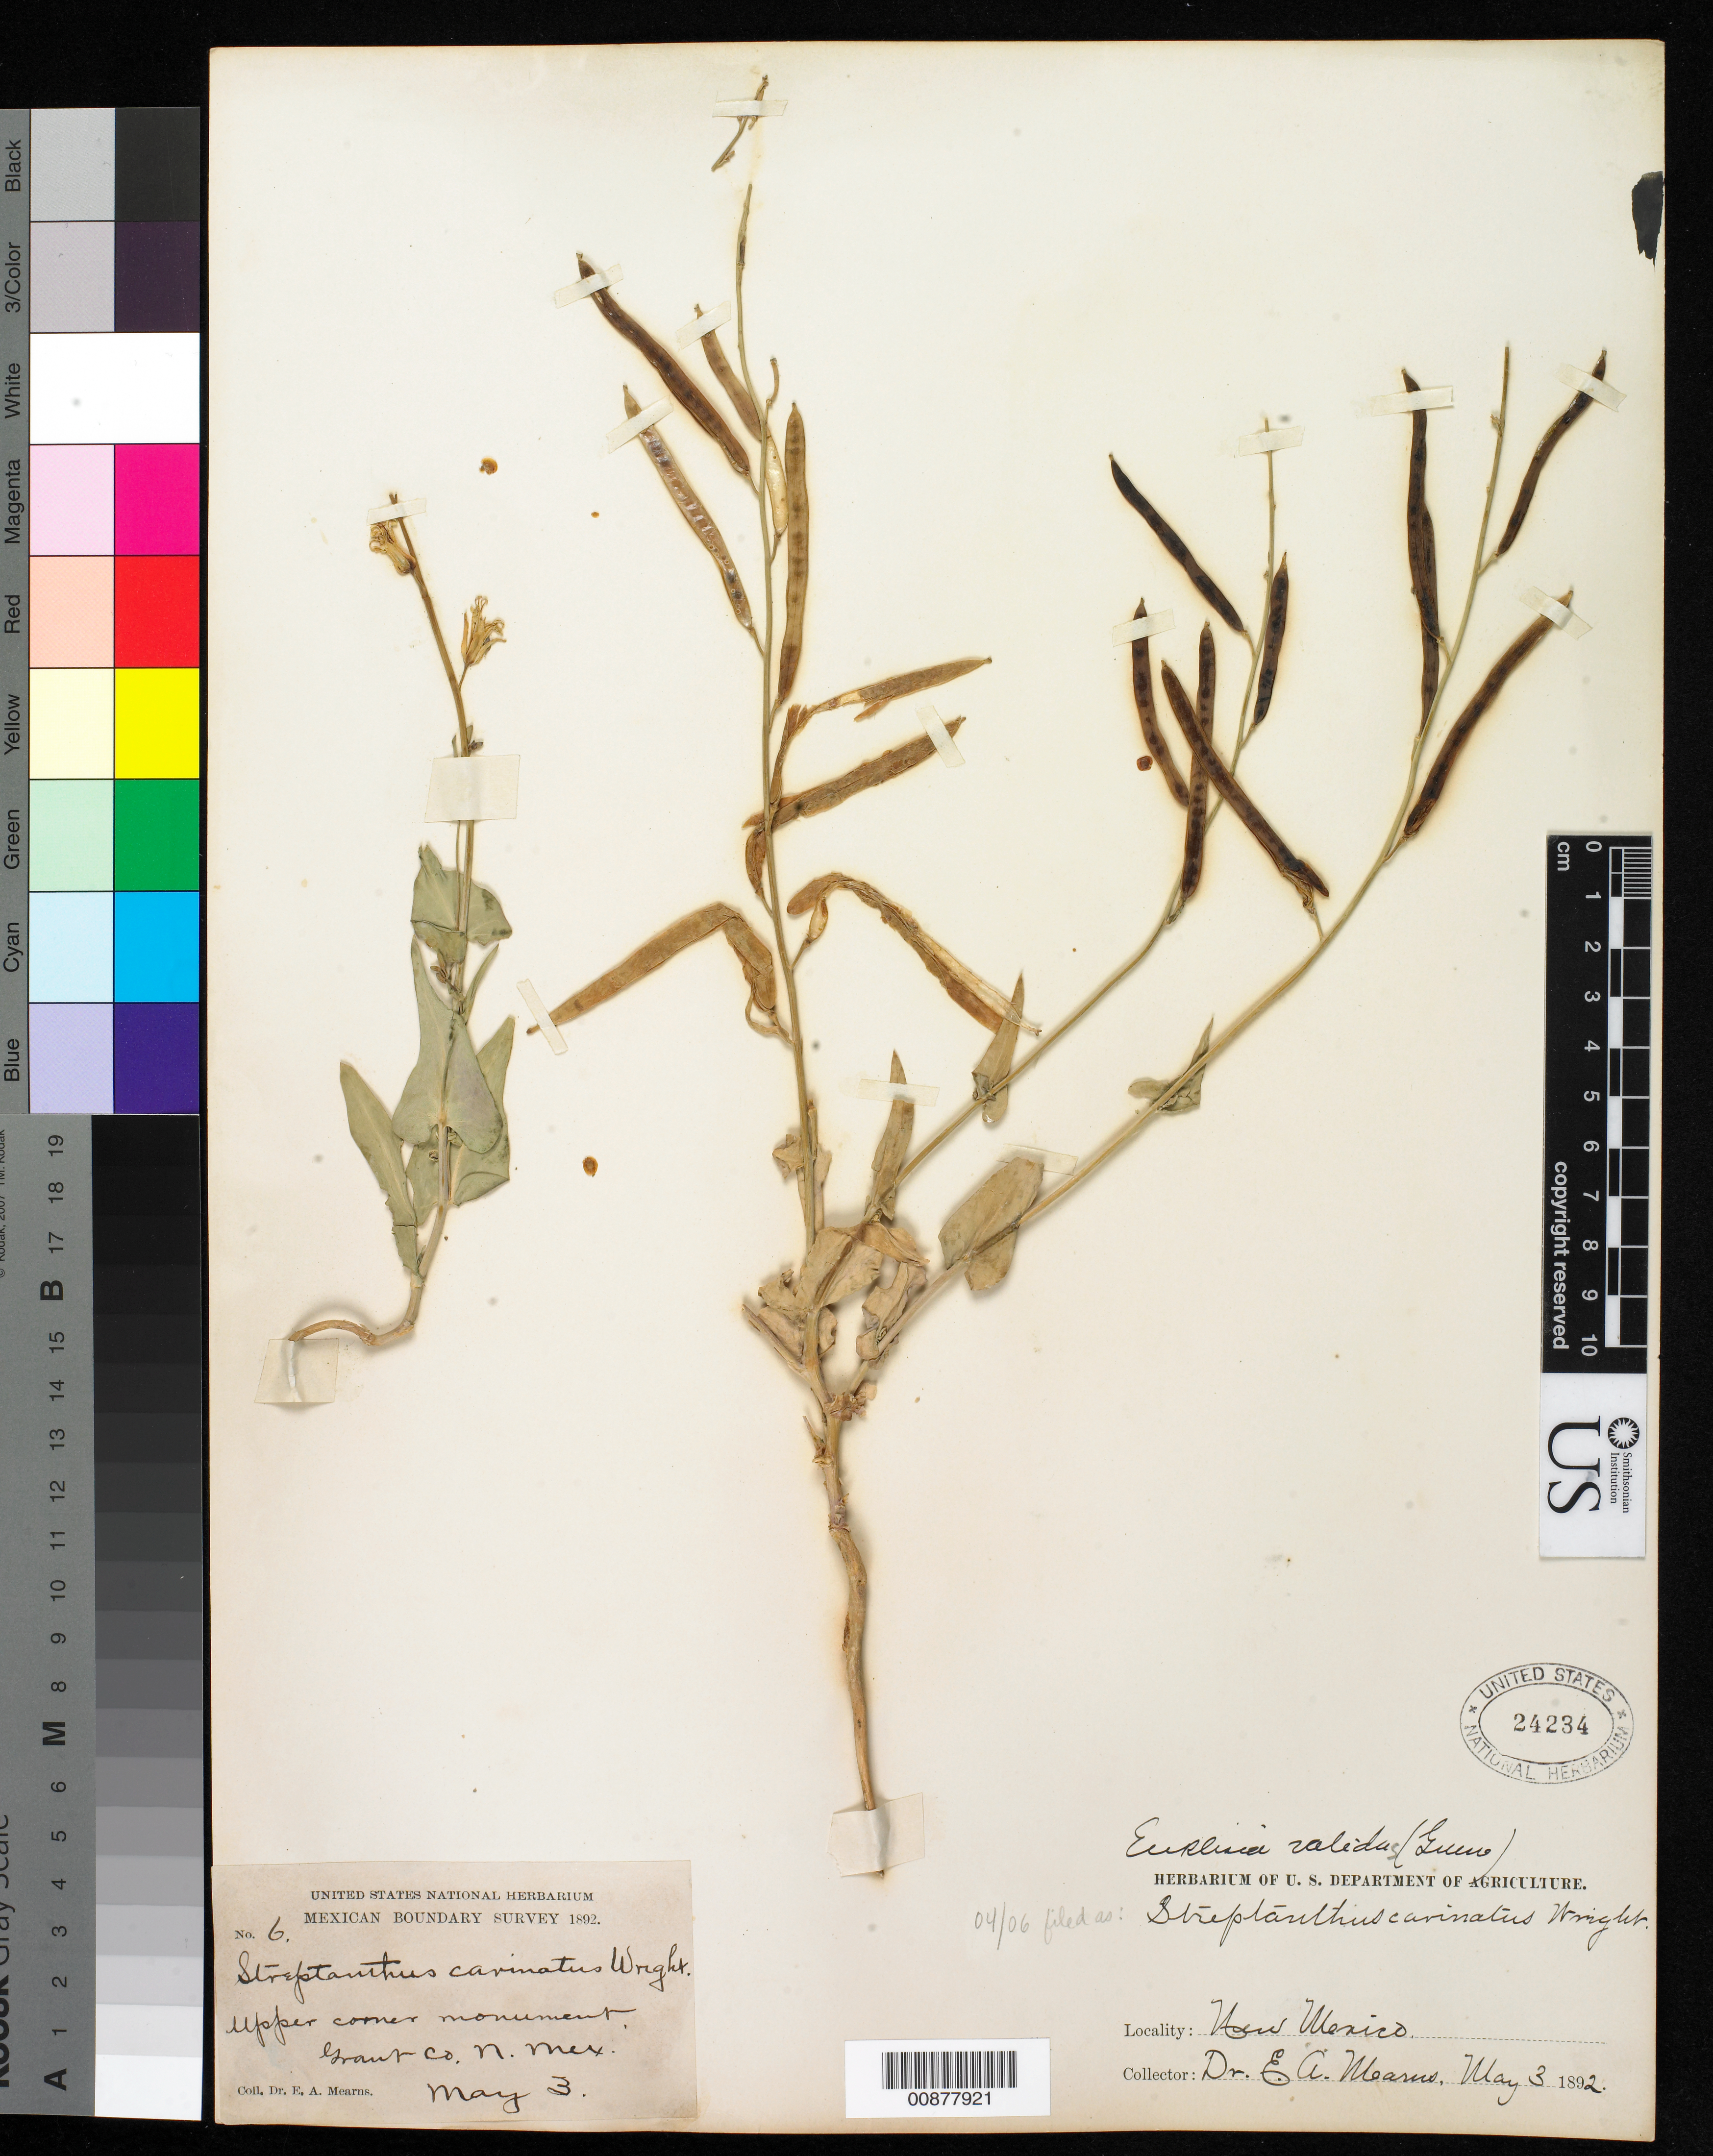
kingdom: Plantae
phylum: Tracheophyta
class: Magnoliopsida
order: Brassicales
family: Brassicaceae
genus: Streptanthus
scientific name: Streptanthus carinatus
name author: C. Wright ex A. Gray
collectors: E. A. Mearns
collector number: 6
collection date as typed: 03 May 1892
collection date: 1892-05-03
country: United States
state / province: New Mexico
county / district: Grant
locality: Upper corner monument, Grant County, New Mexico.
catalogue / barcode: US 24234